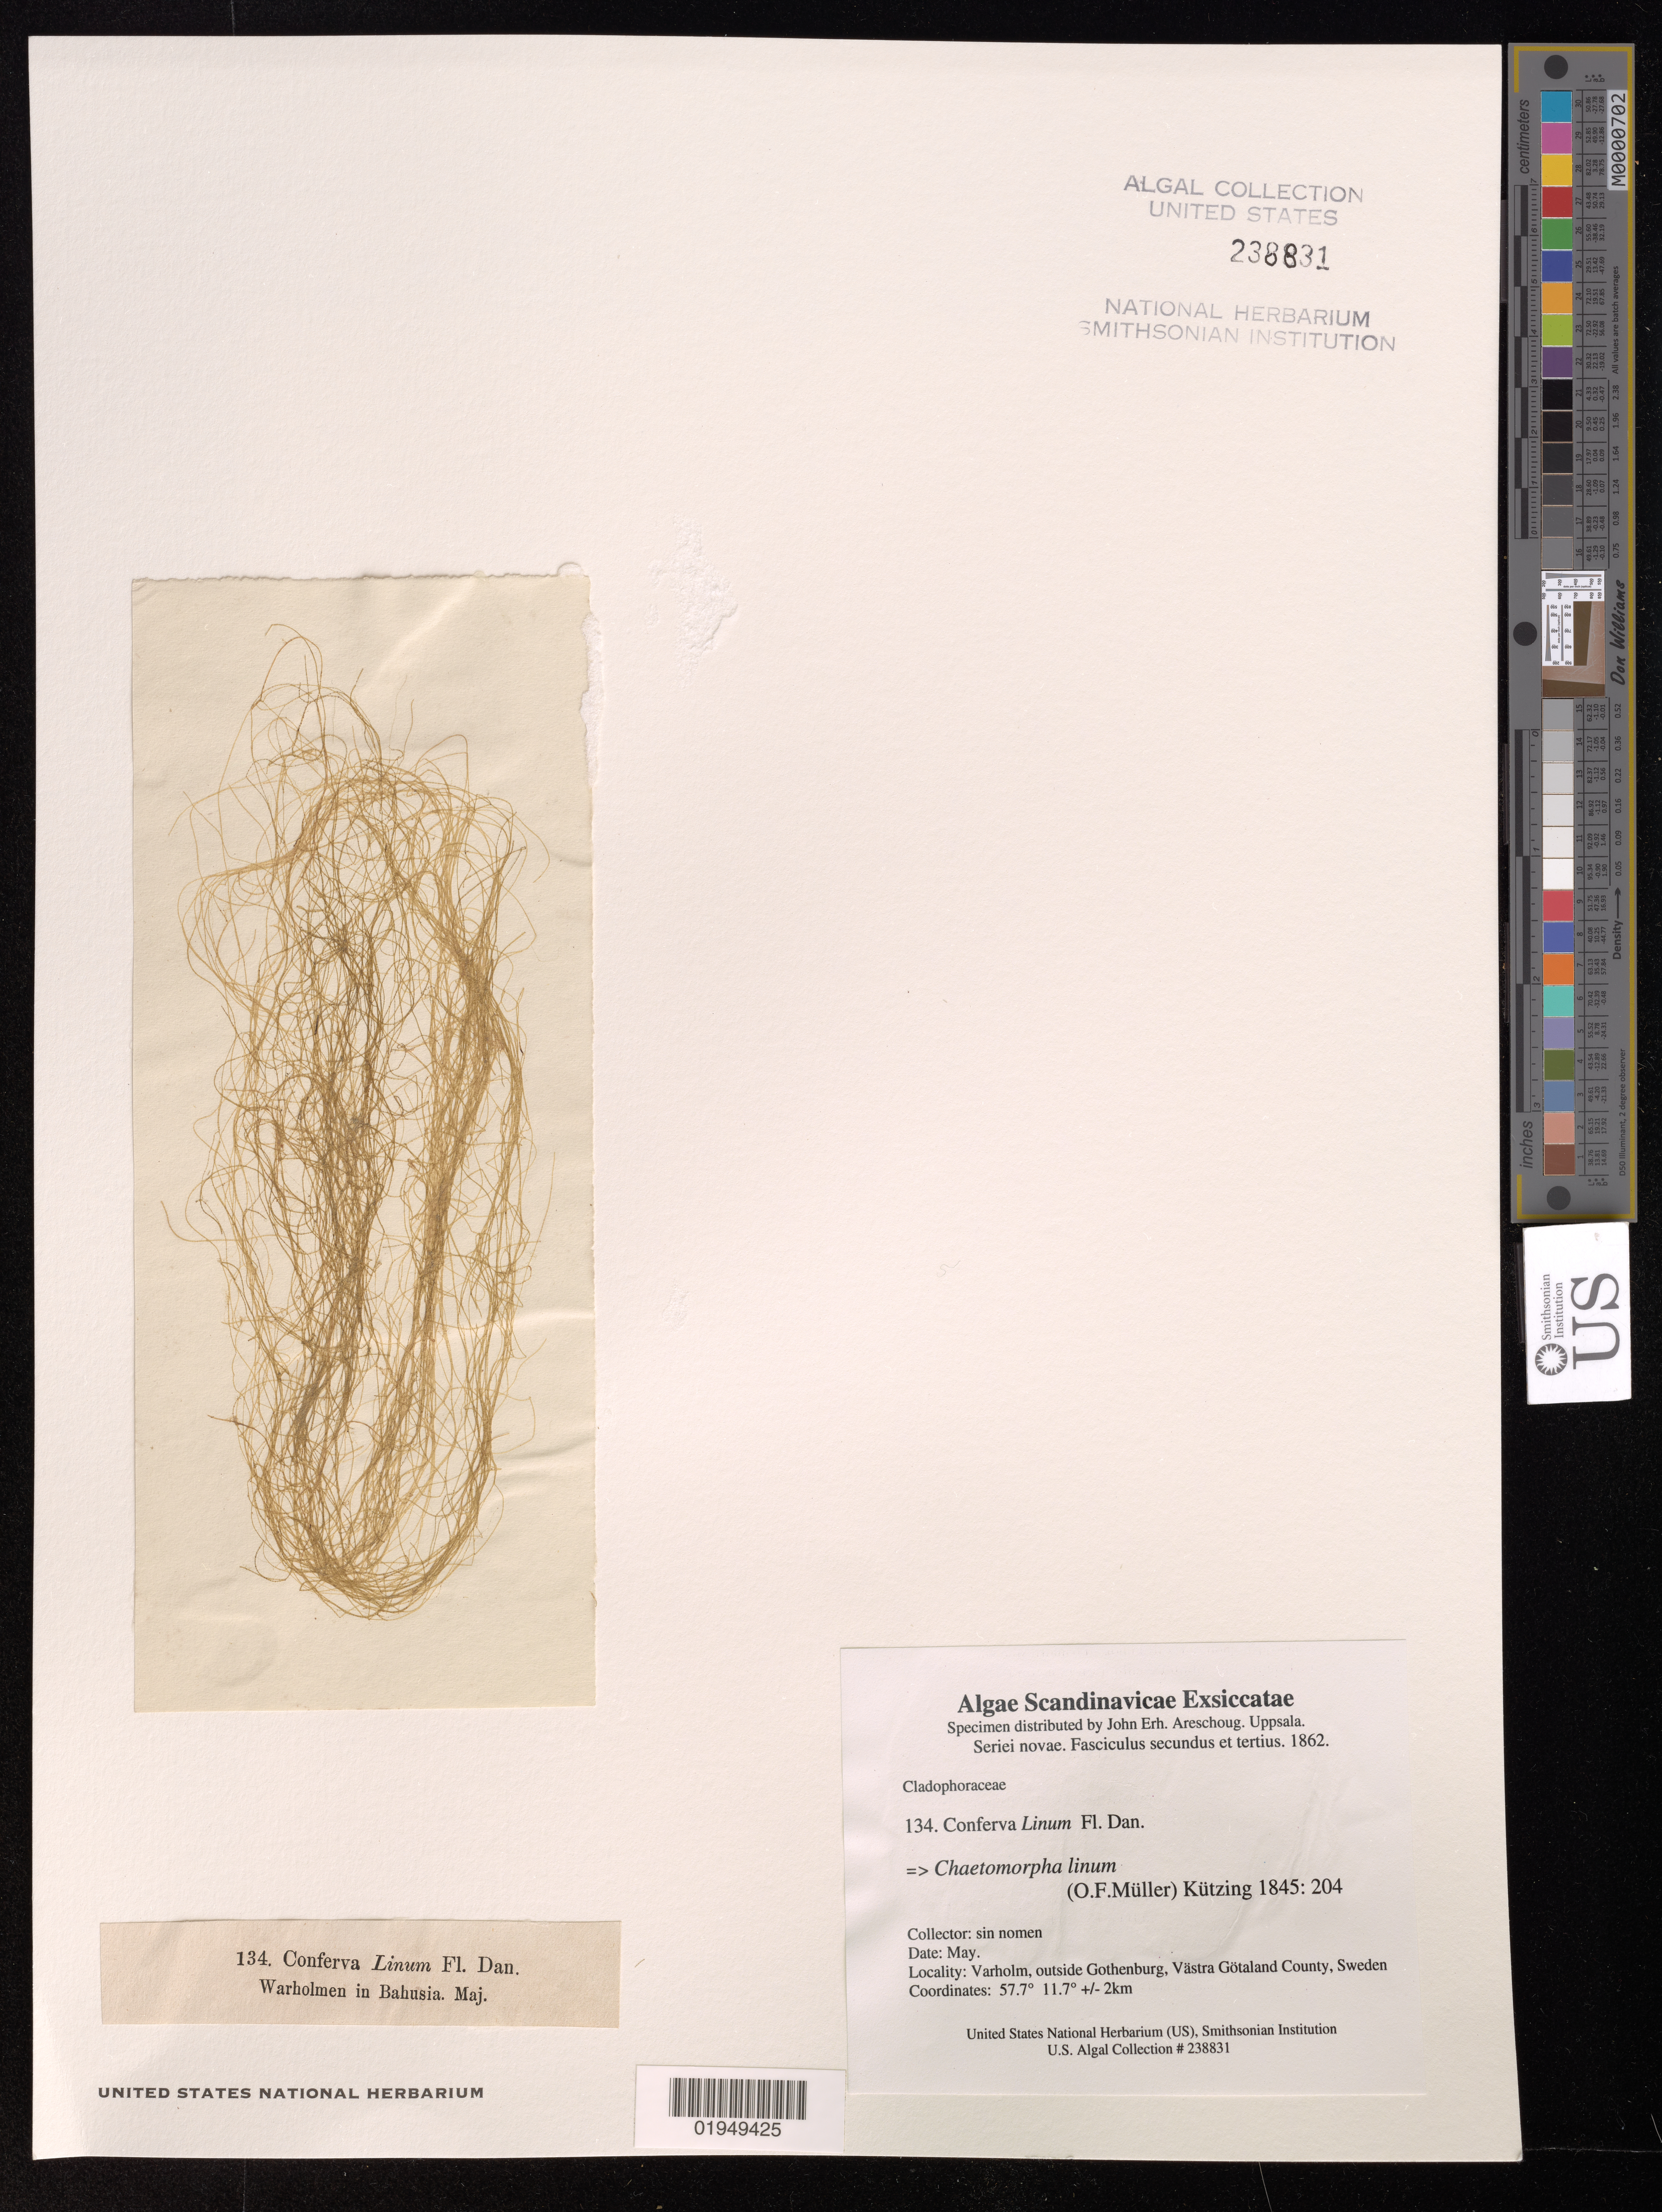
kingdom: Plantae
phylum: Chlorophyta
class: Ulvophyceae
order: Cladophorales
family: Cladophoraceae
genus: Chaetomorpha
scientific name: Chaetomorpha linum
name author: (O.F. Muell.) Kütz.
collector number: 134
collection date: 1862-05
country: Sweden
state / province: Västra Götaland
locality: Varholm, outside Gothenburg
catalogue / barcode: US 238831